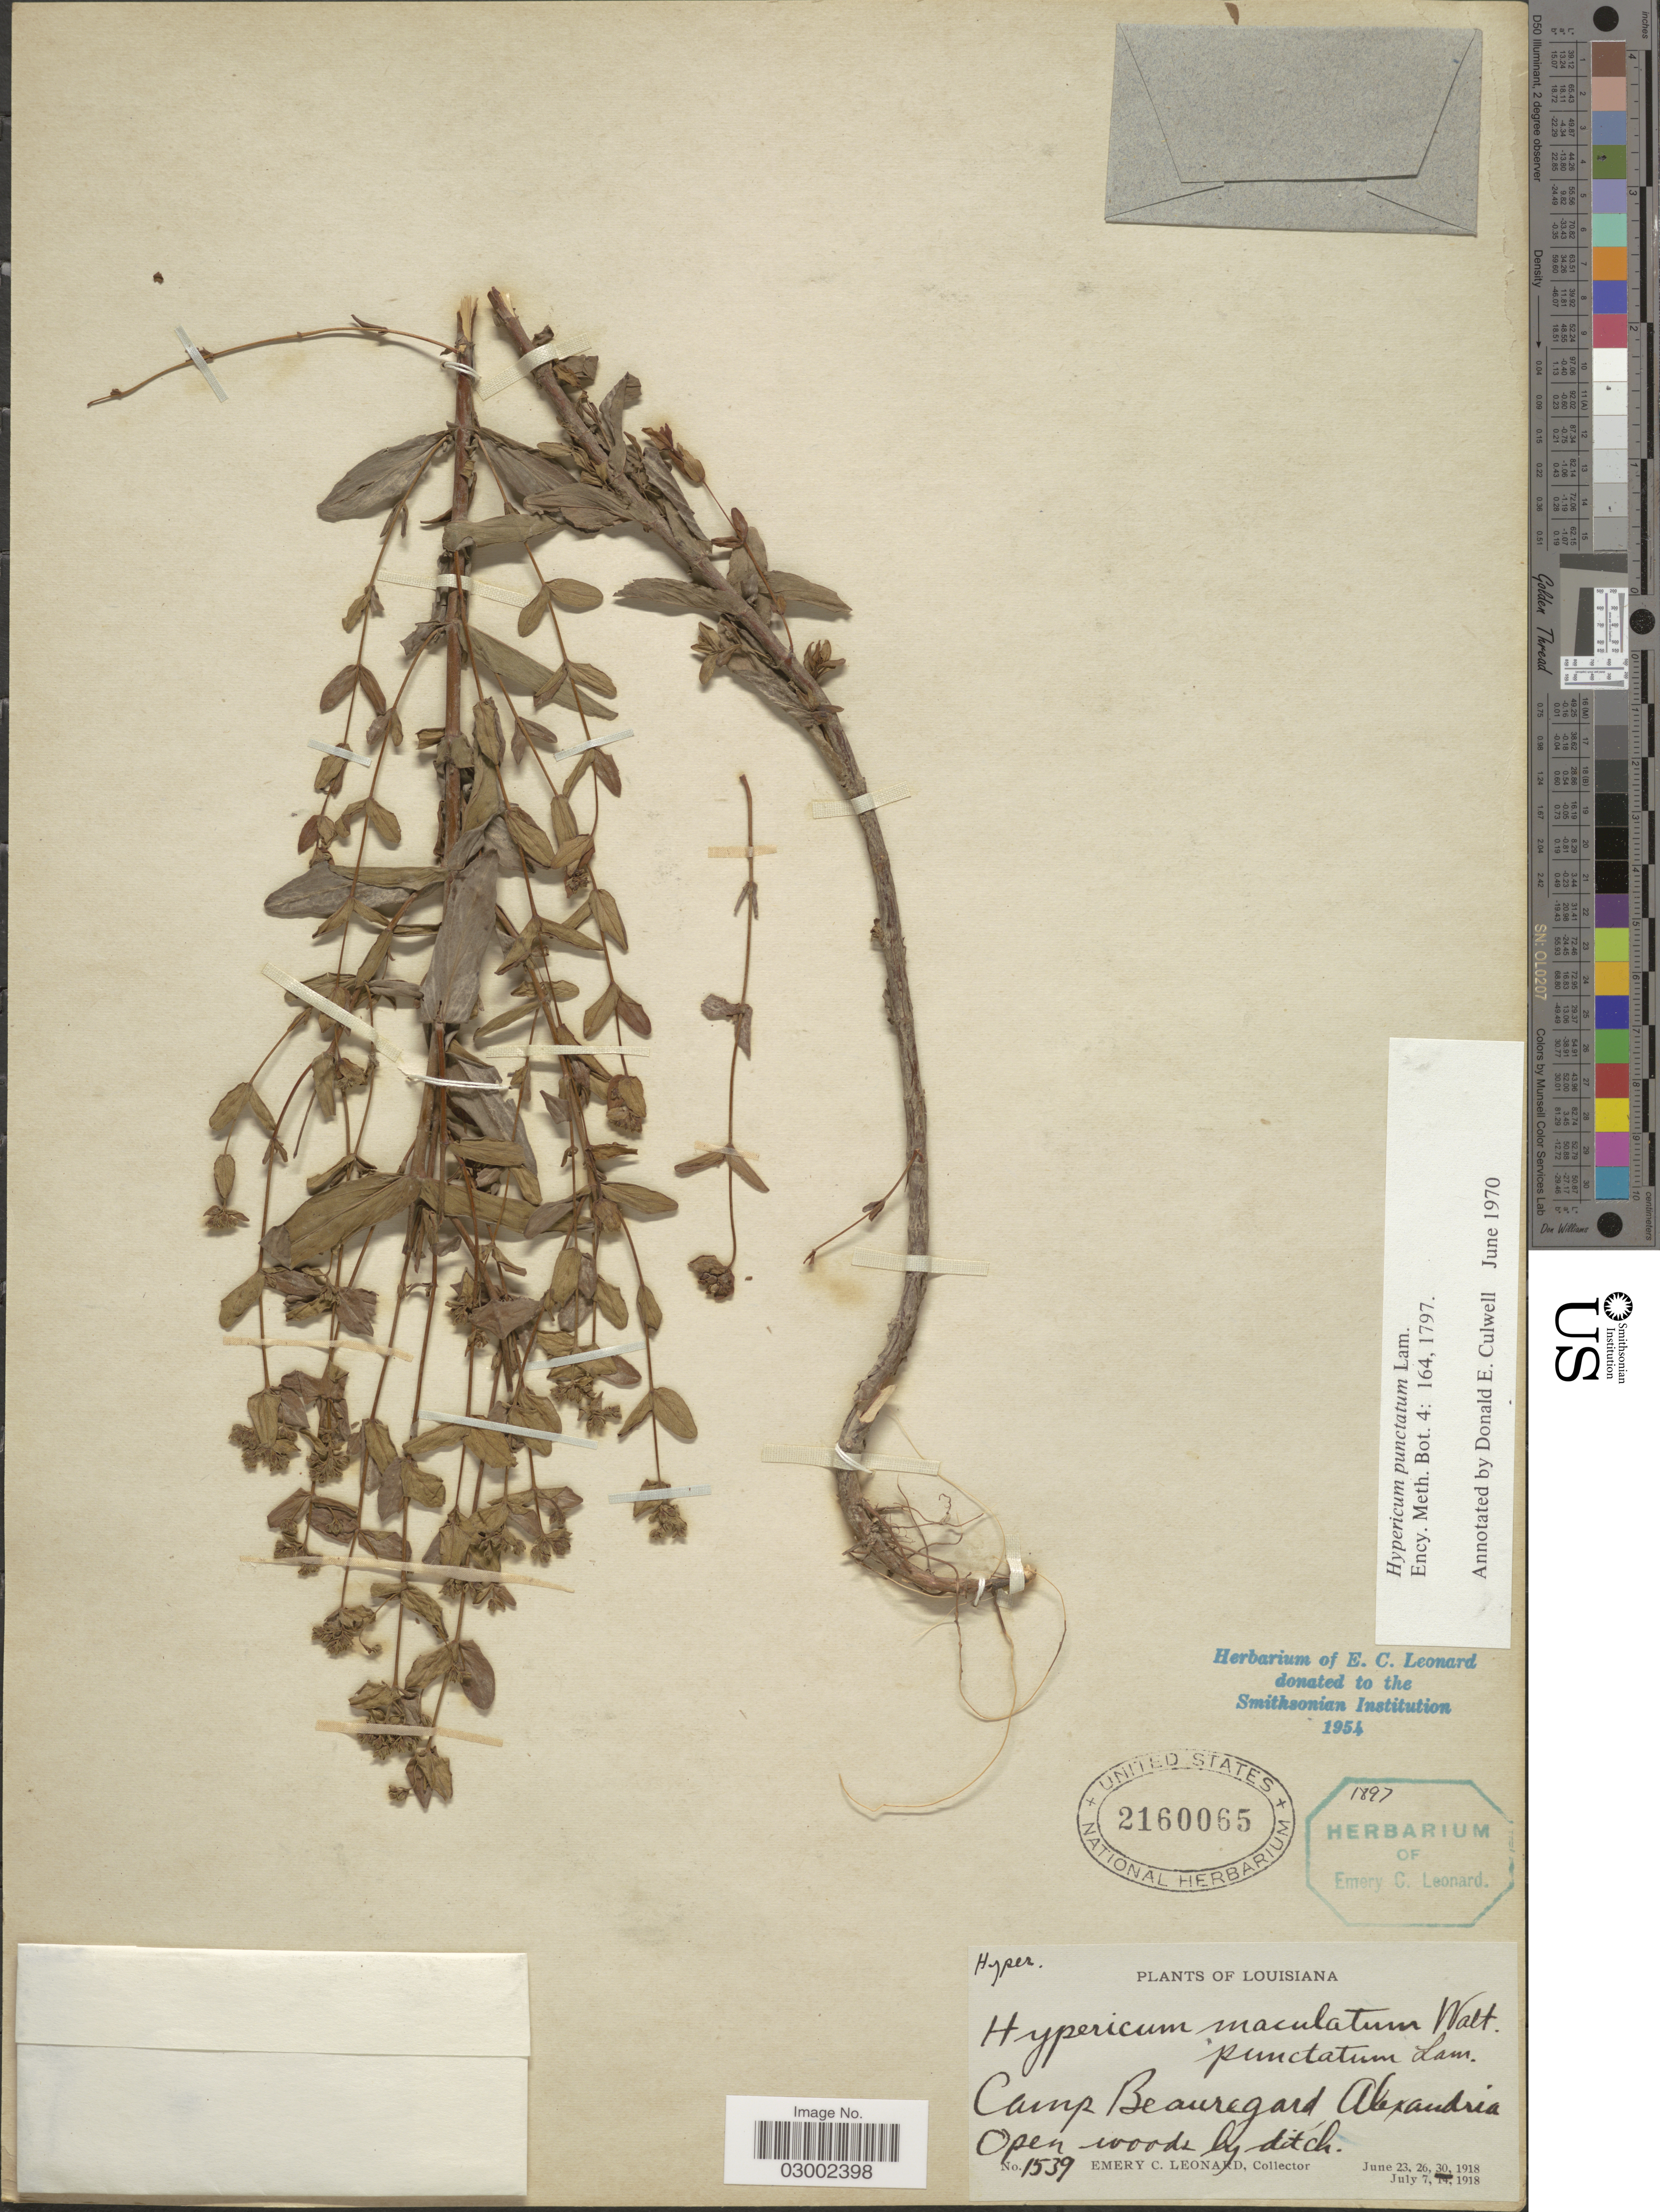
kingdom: Plantae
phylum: Tracheophyta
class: Magnoliopsida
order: Malpighiales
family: Hypericaceae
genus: Hypericum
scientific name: Hypericum punctatum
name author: Lam.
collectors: E. C. Leonard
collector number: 1539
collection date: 1918-06-30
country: United States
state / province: Louisiana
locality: Camp Beauregard Alexandria.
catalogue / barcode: US 2160065